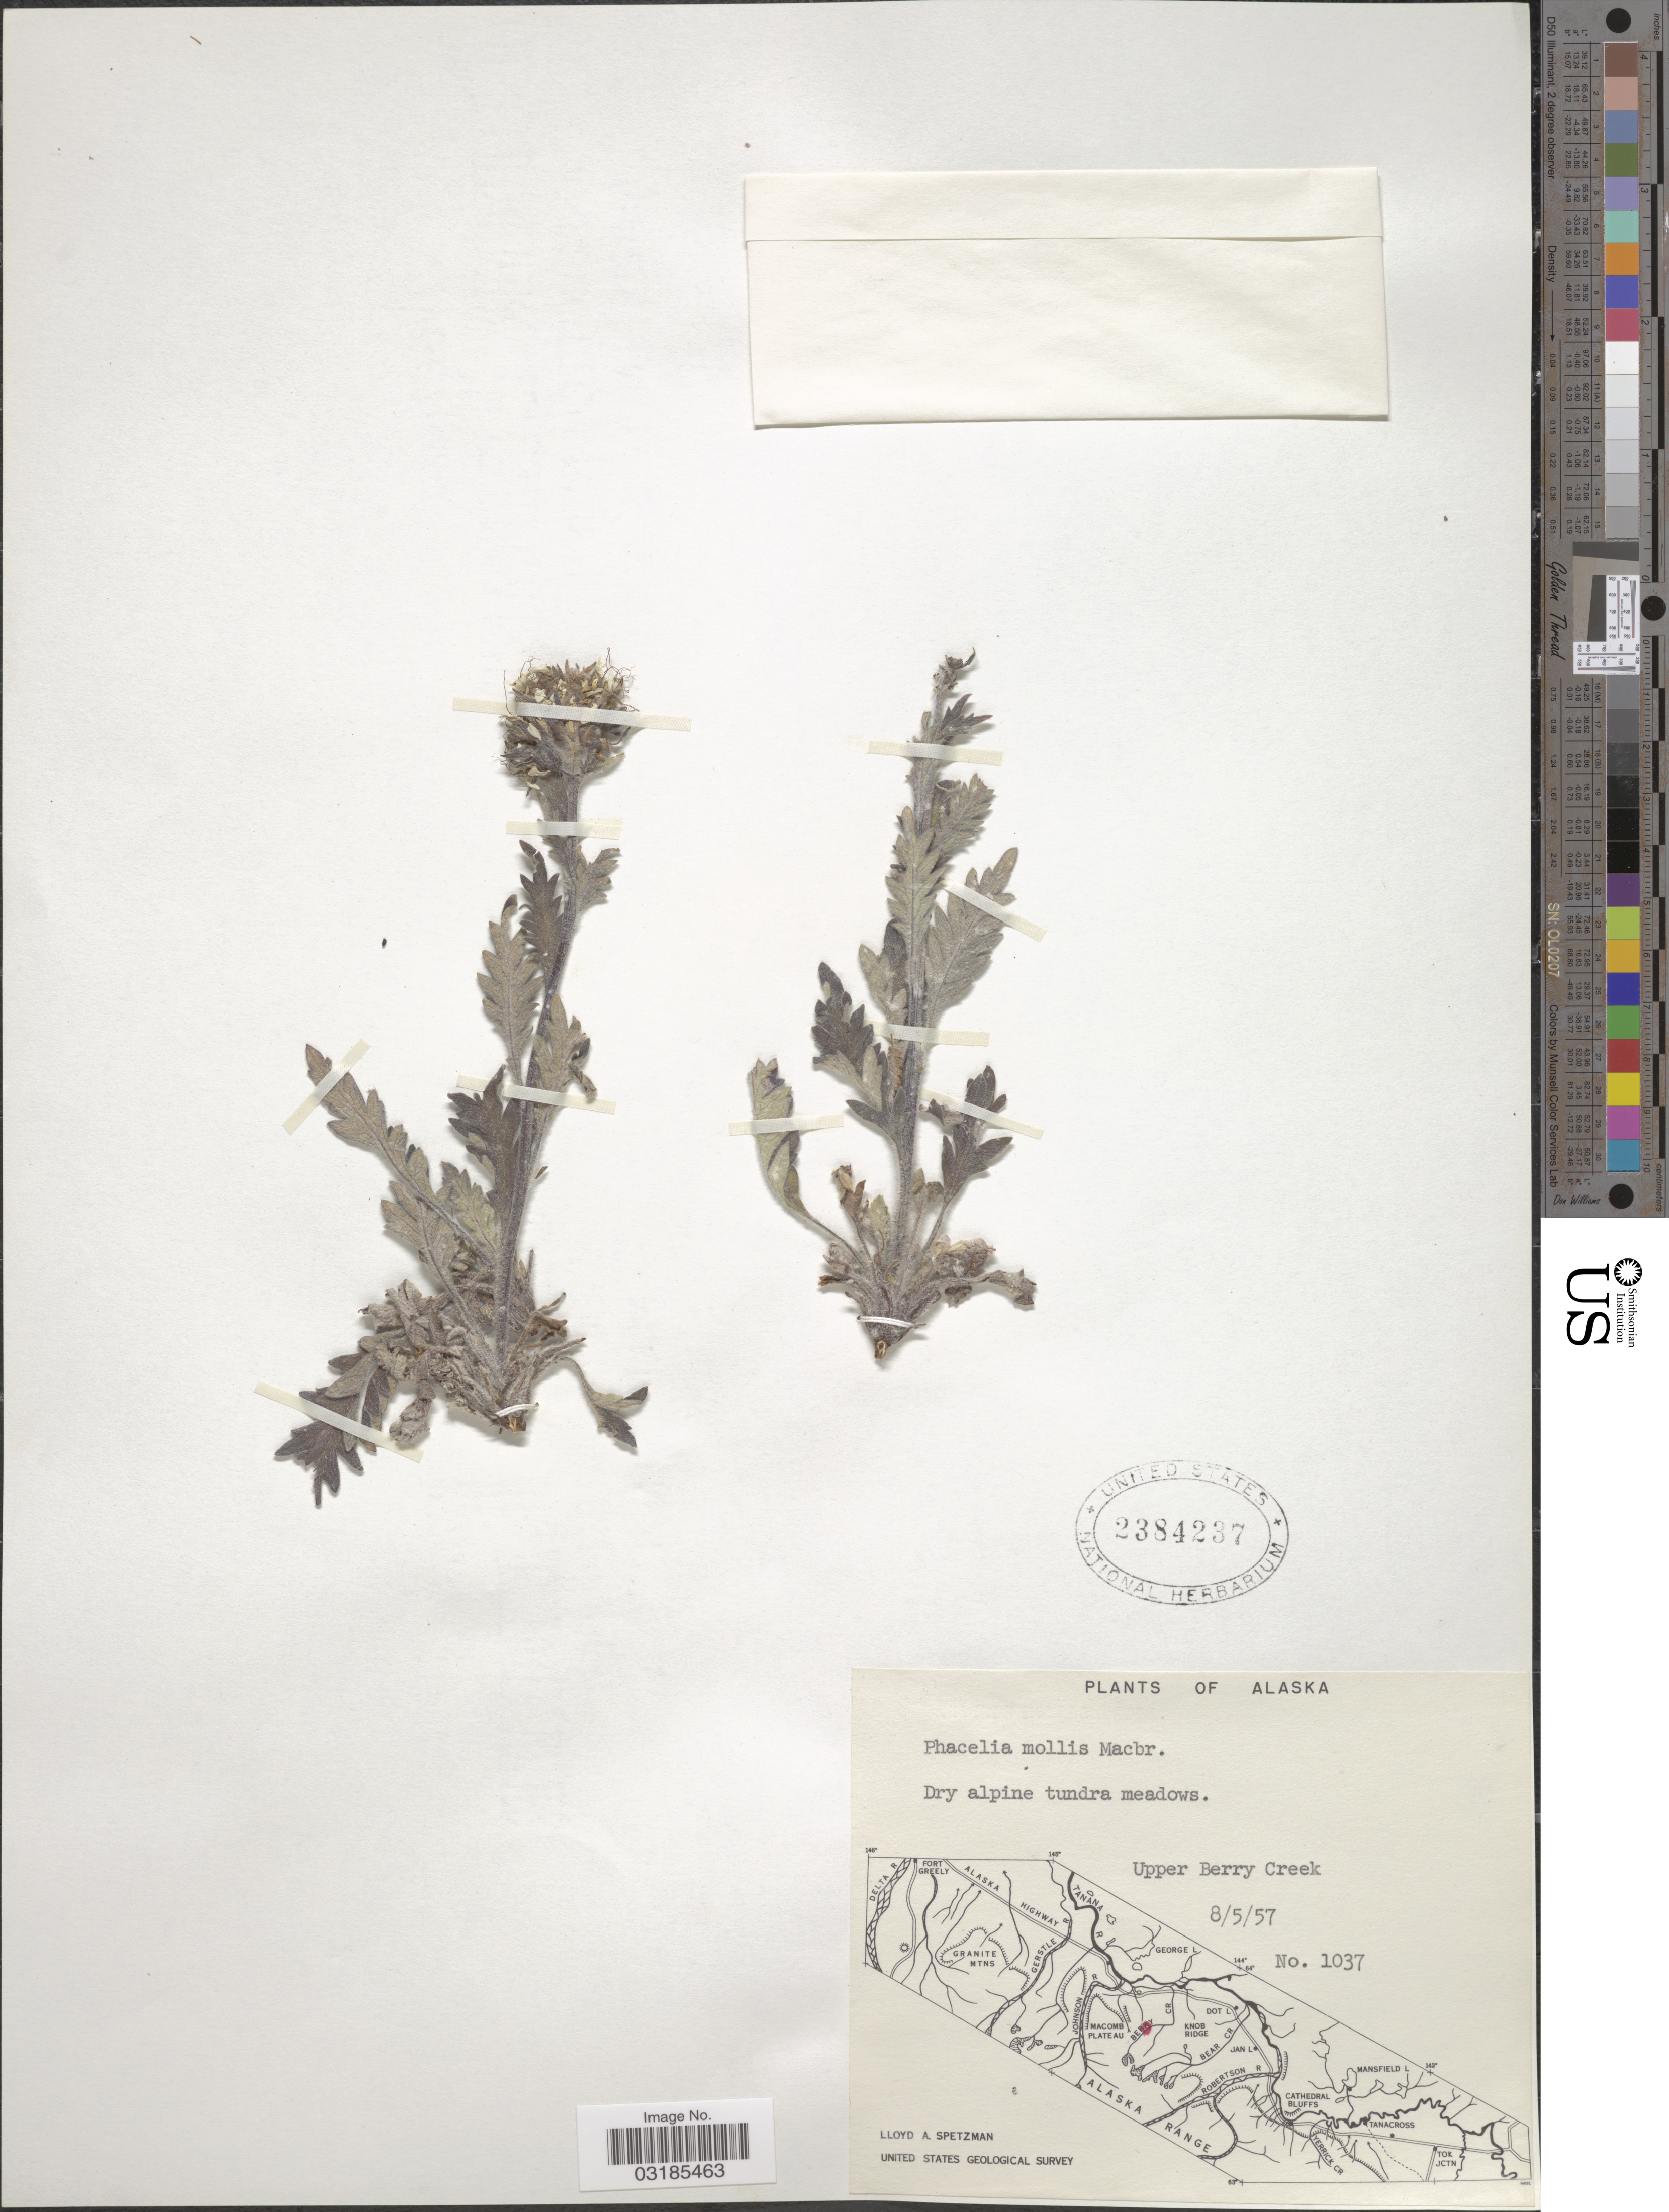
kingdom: Plantae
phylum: Tracheophyta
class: Magnoliopsida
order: Boraginales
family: Hydrophyllaceae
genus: Phacelia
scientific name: Phacelia mollis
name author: J.F. Macbr.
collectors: L. Spetzman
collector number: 1037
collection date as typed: Transcribed d/m/y: 5/8/57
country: United States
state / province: Alaska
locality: Alpine tundra meadows. Upper Berry Creek.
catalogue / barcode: US 2384237